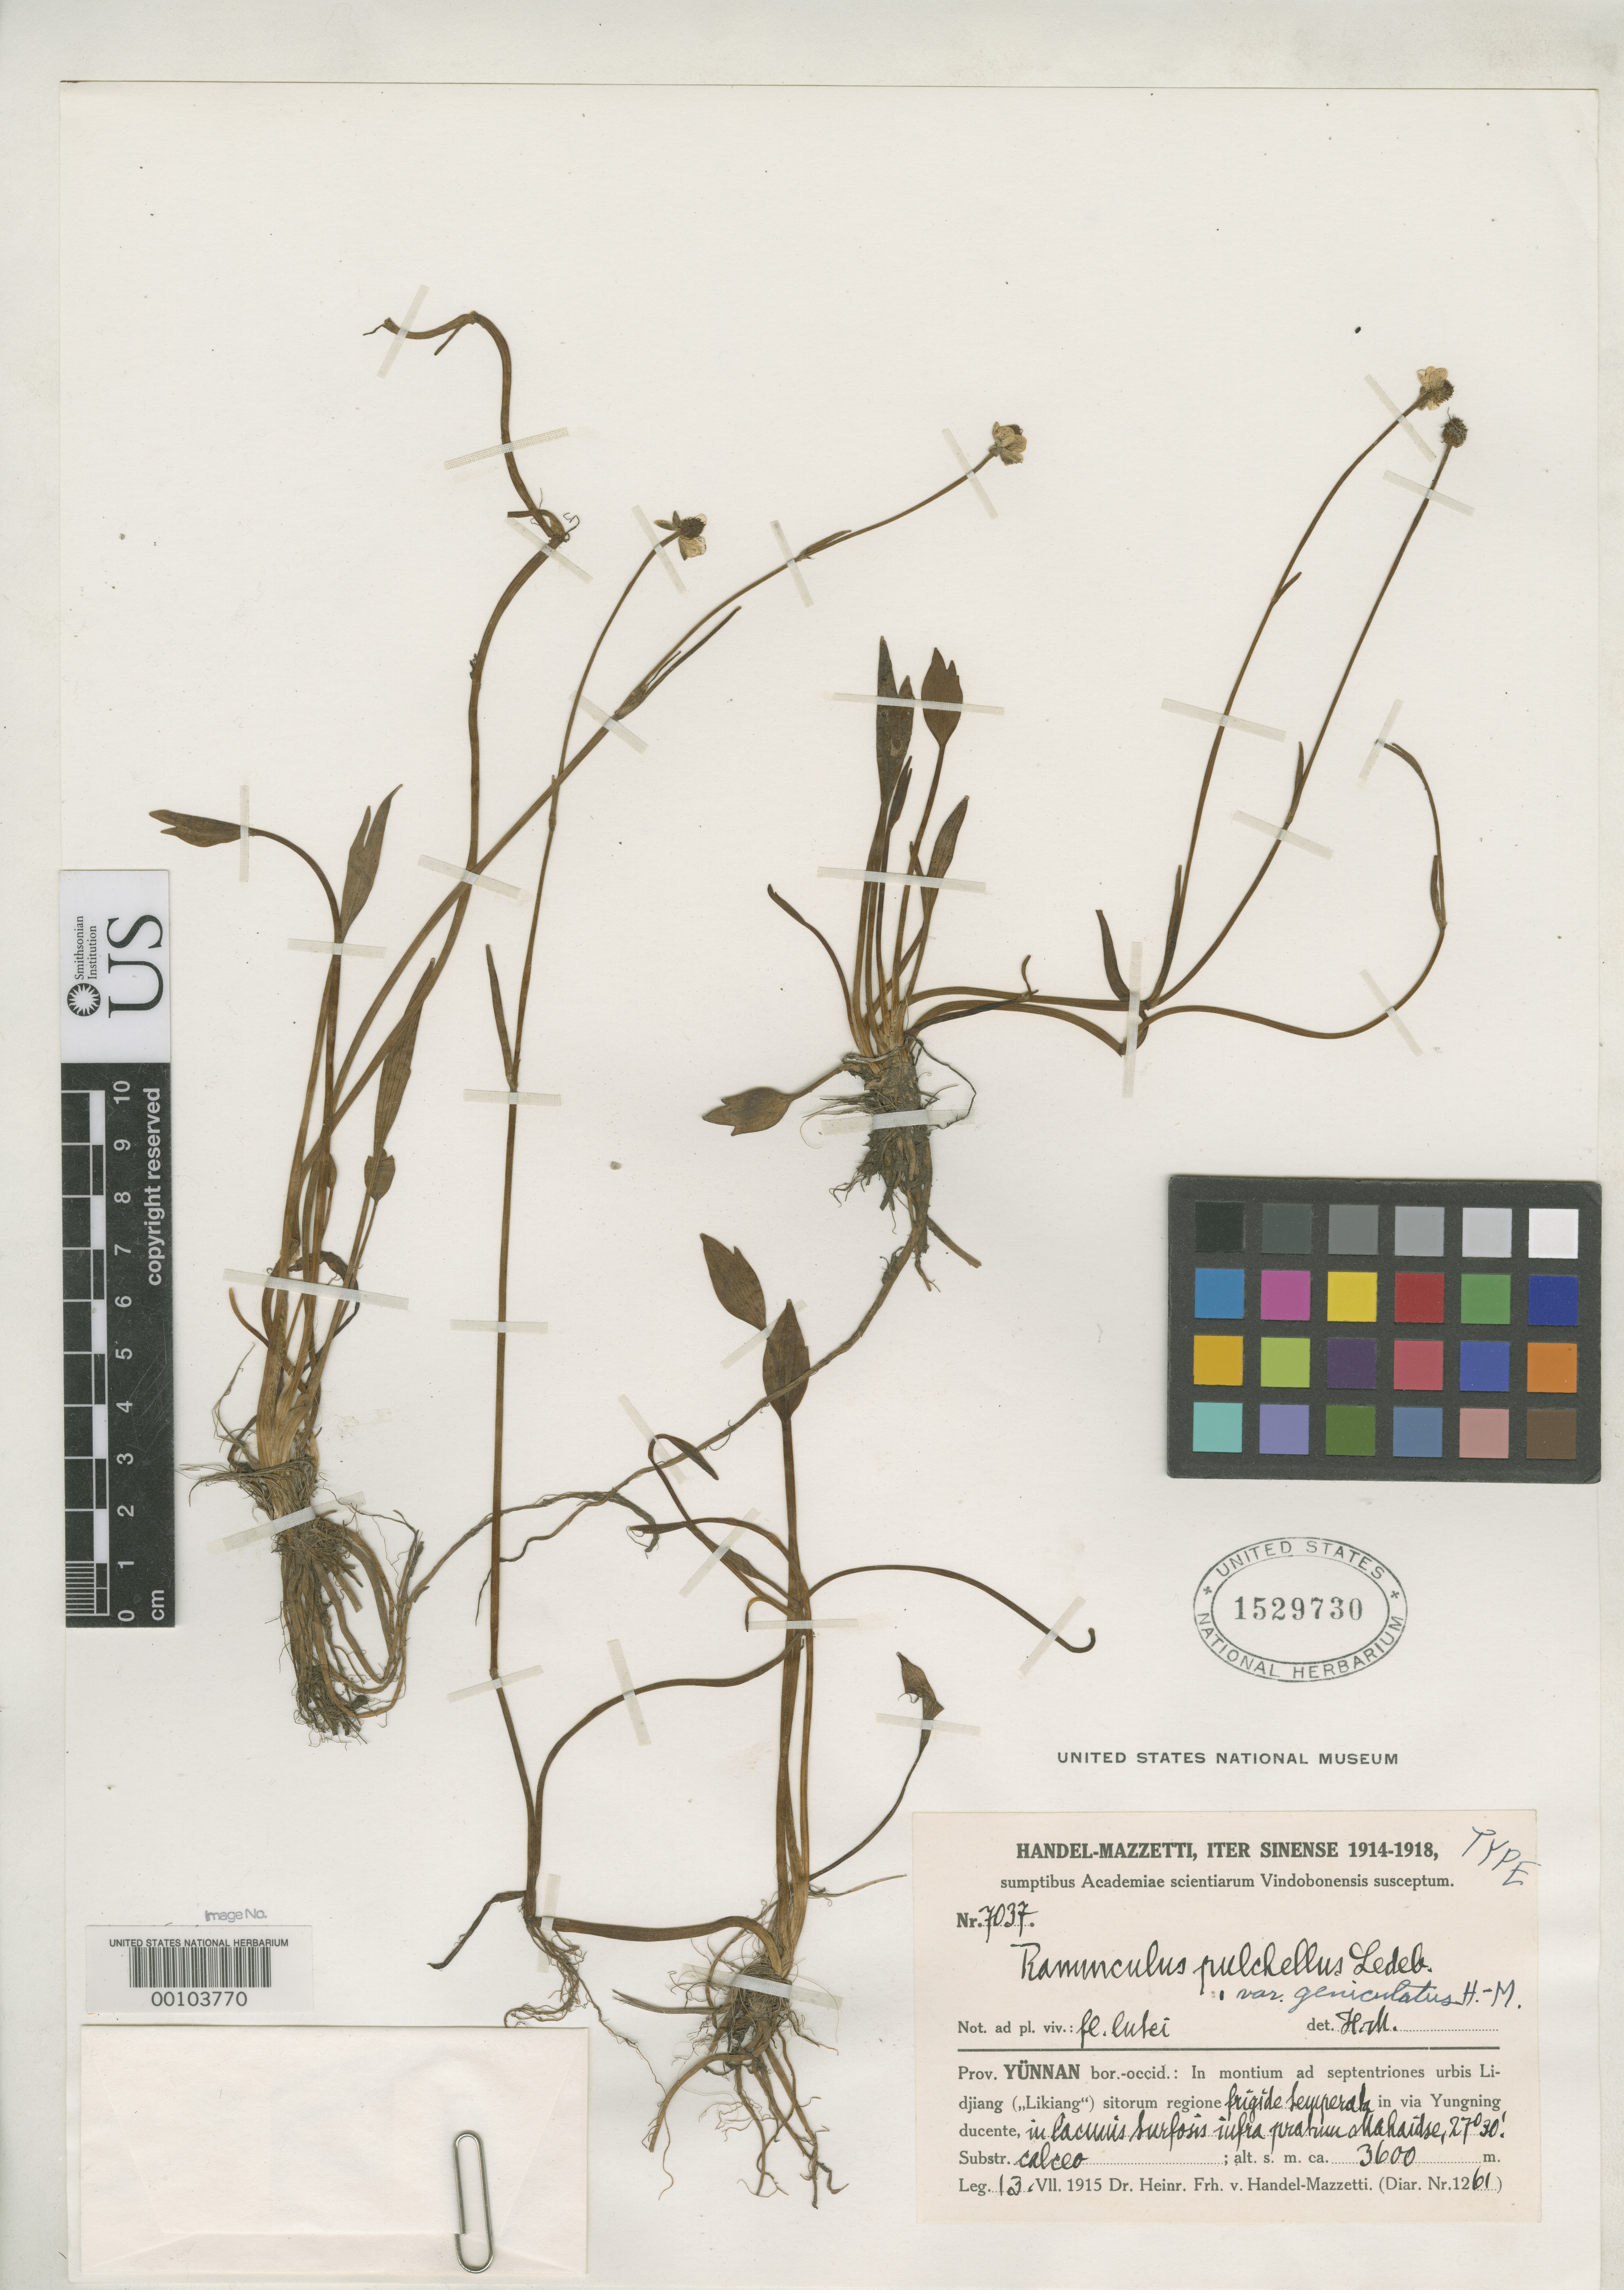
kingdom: Plantae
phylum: Tracheophyta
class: Magnoliopsida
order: Ranunculales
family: Ranunculaceae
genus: Ranunculus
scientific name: Ranunculus pulchellus var. geniculatus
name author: Hand.-Mazz.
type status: Isotype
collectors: H. Handel-Mazzetti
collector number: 7037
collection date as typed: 13 Jul 1915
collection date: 1915-07-13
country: China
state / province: Yunnan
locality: Lidjiang(likiang).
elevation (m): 3600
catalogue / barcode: US 1529730